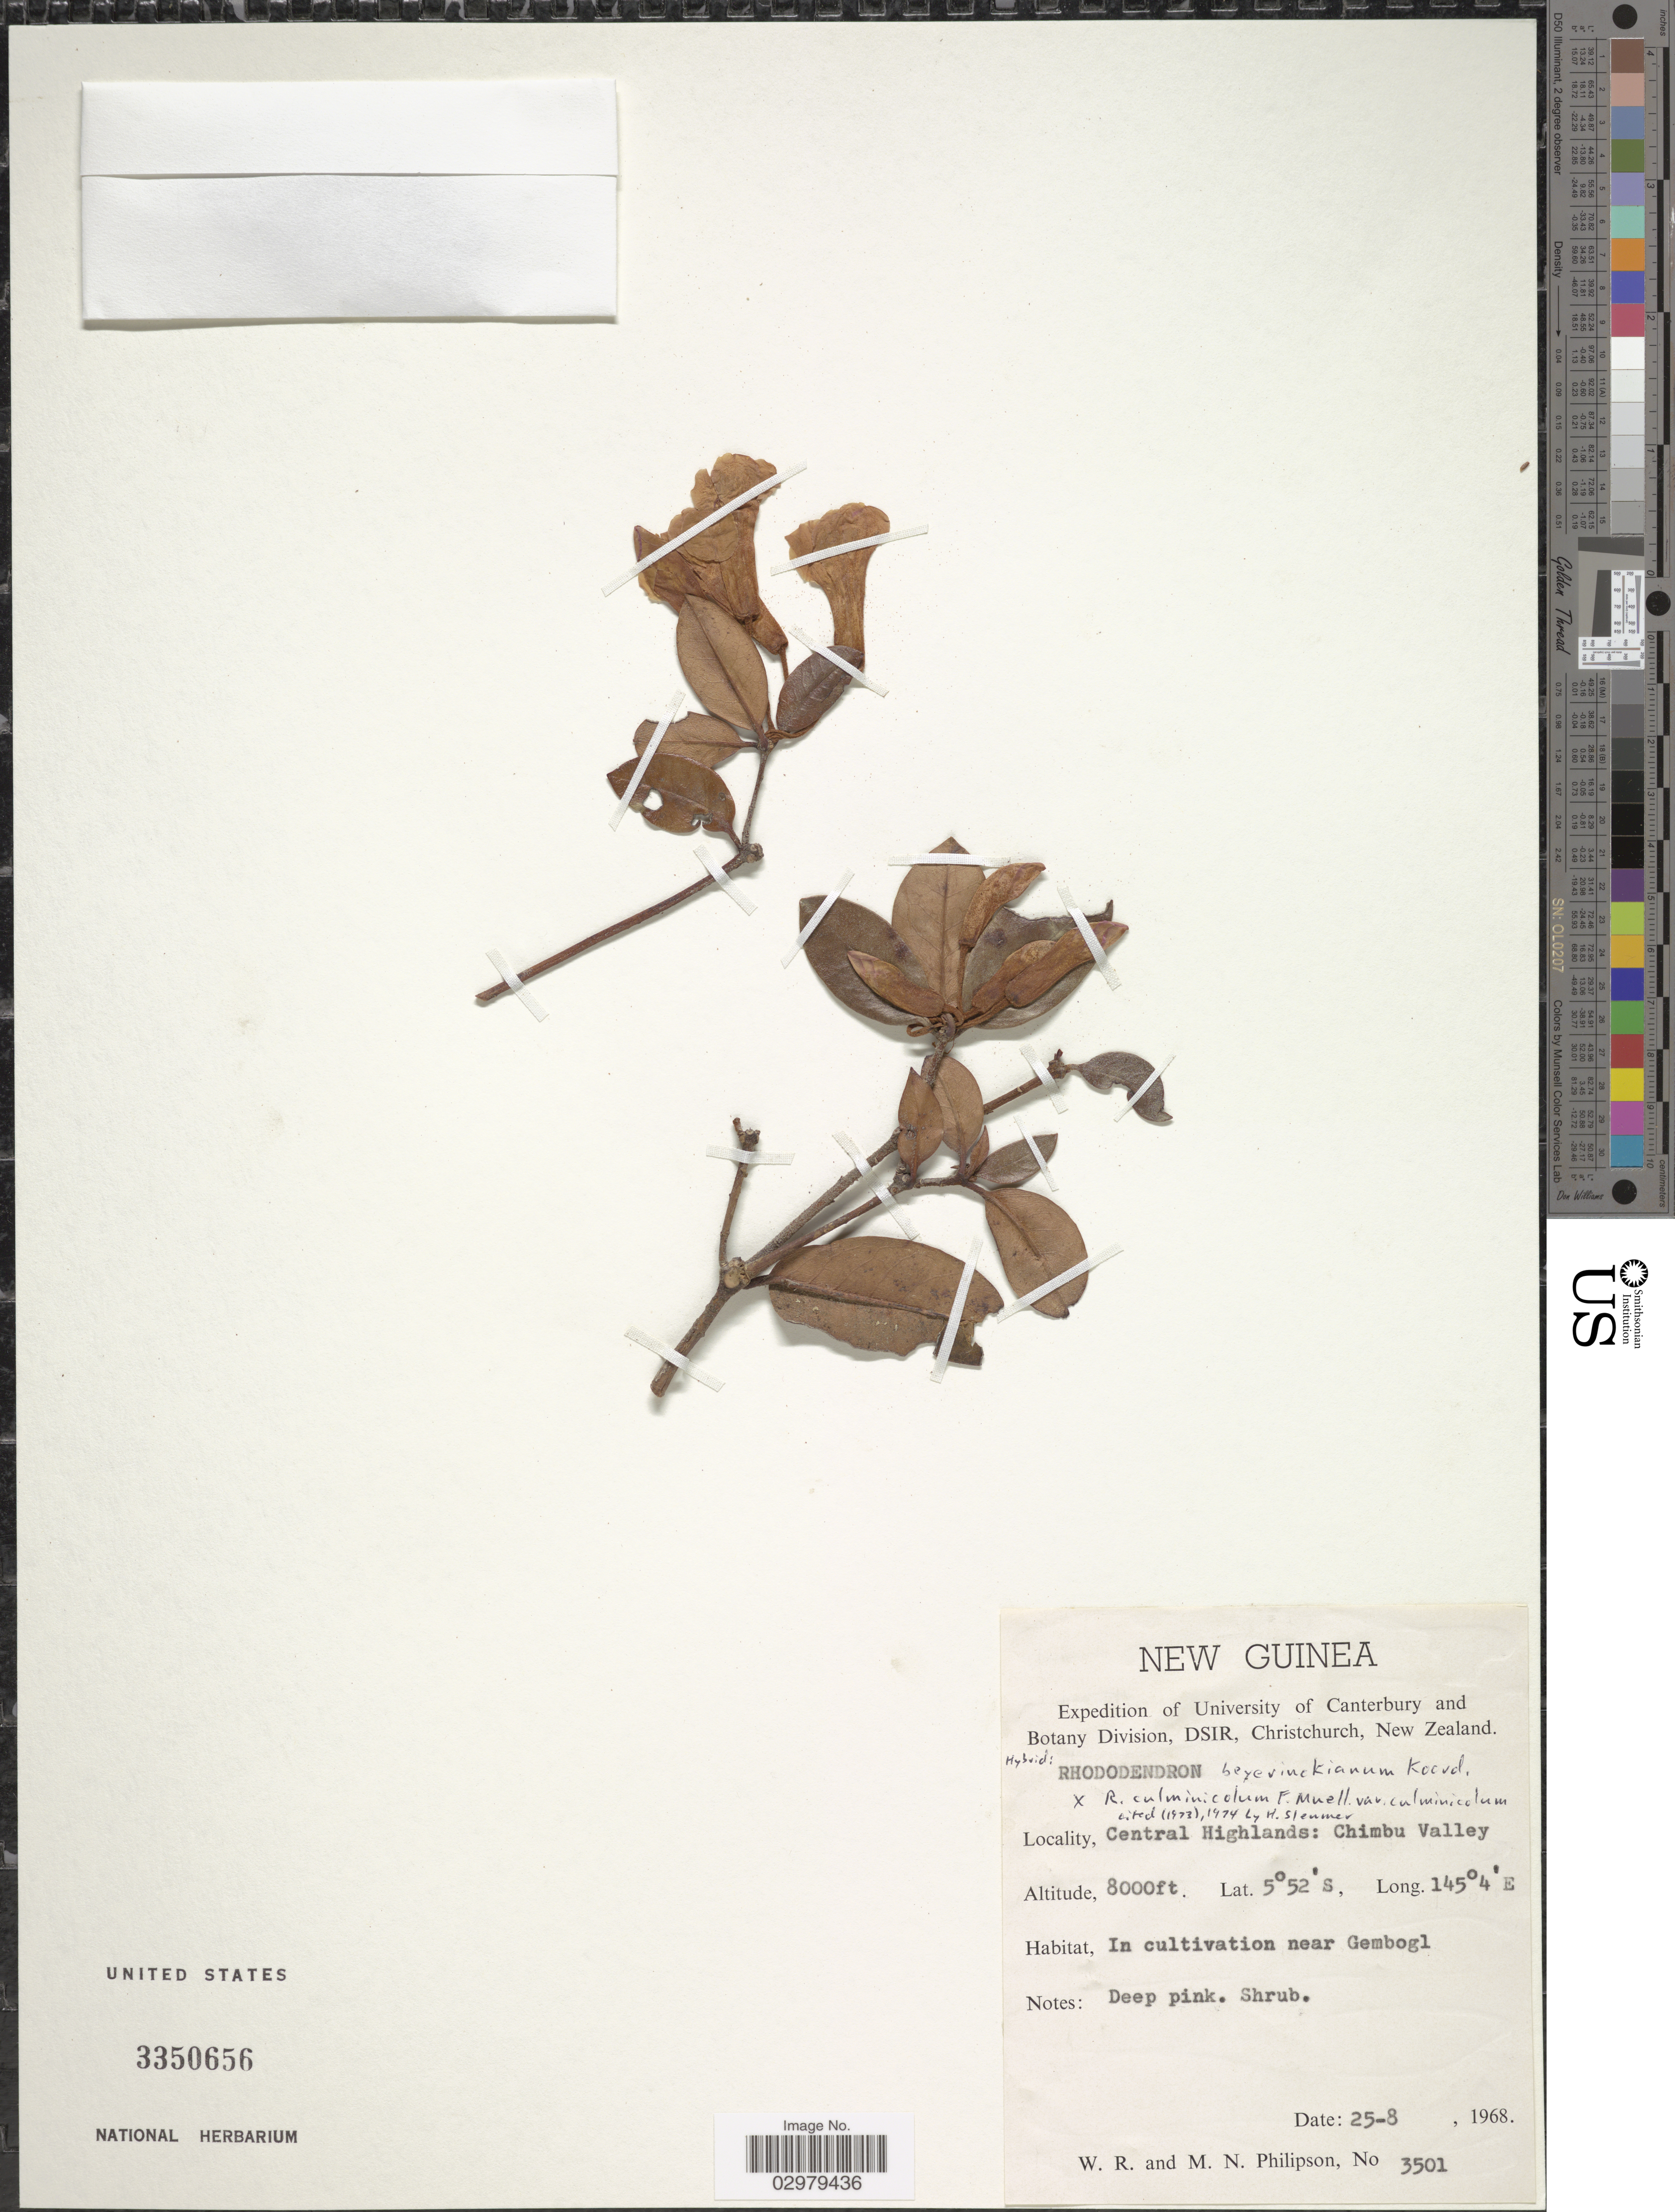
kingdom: Plantae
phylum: Tracheophyta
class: Magnoliopsida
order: Ericales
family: Ericaceae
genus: Rhododendron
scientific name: Rhododendron beyerinckianum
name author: Koord.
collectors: W. R. Philipson & M. Philipson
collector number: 3501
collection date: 1968-08-25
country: Papua New Guinea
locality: New Guinea. Central Highlands: Chimbu Valley. Near Gembogl.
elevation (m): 2438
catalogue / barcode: US 3350656